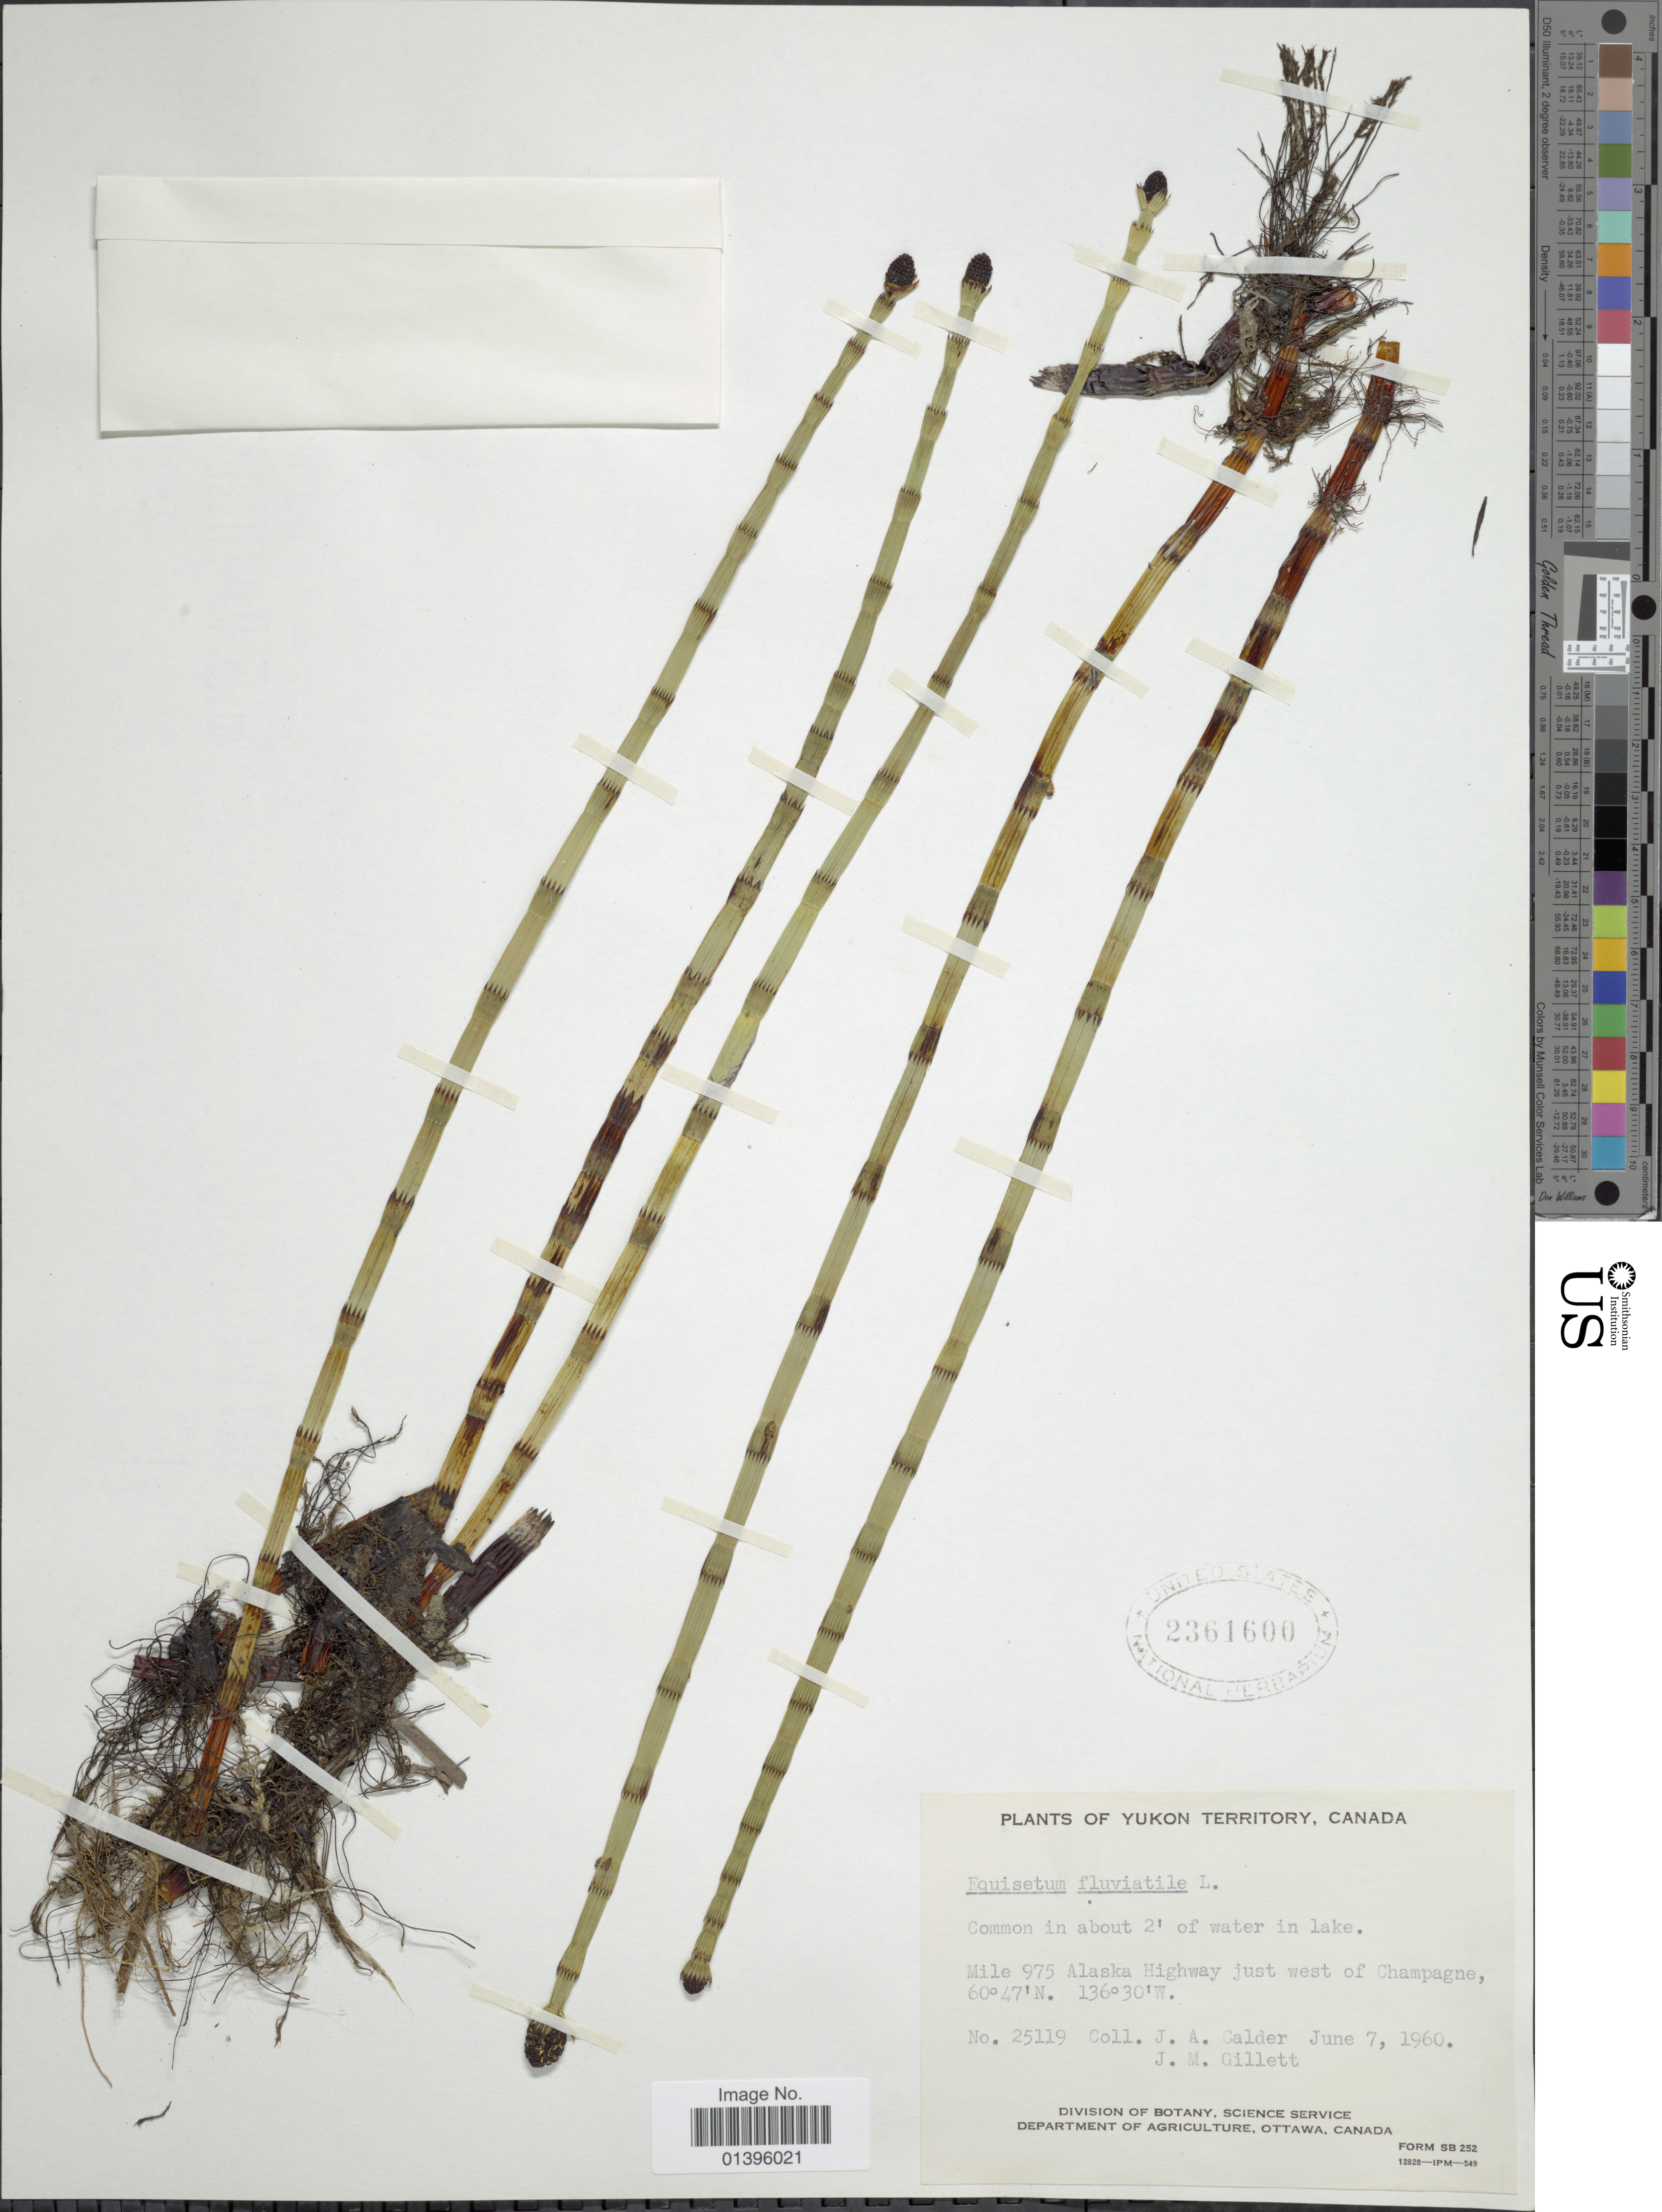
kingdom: Plantae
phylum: Tracheophyta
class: Polypodiopsida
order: Equisetales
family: Equisetaceae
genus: Equisetum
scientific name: Equisetum fluviatile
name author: L.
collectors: J. A. Calder & J. M. Gillett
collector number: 25119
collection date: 1960-06-07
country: Canada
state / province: Yukon Territory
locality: Mile 975 Alaska Highway just west of Champagne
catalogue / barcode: US 2361600